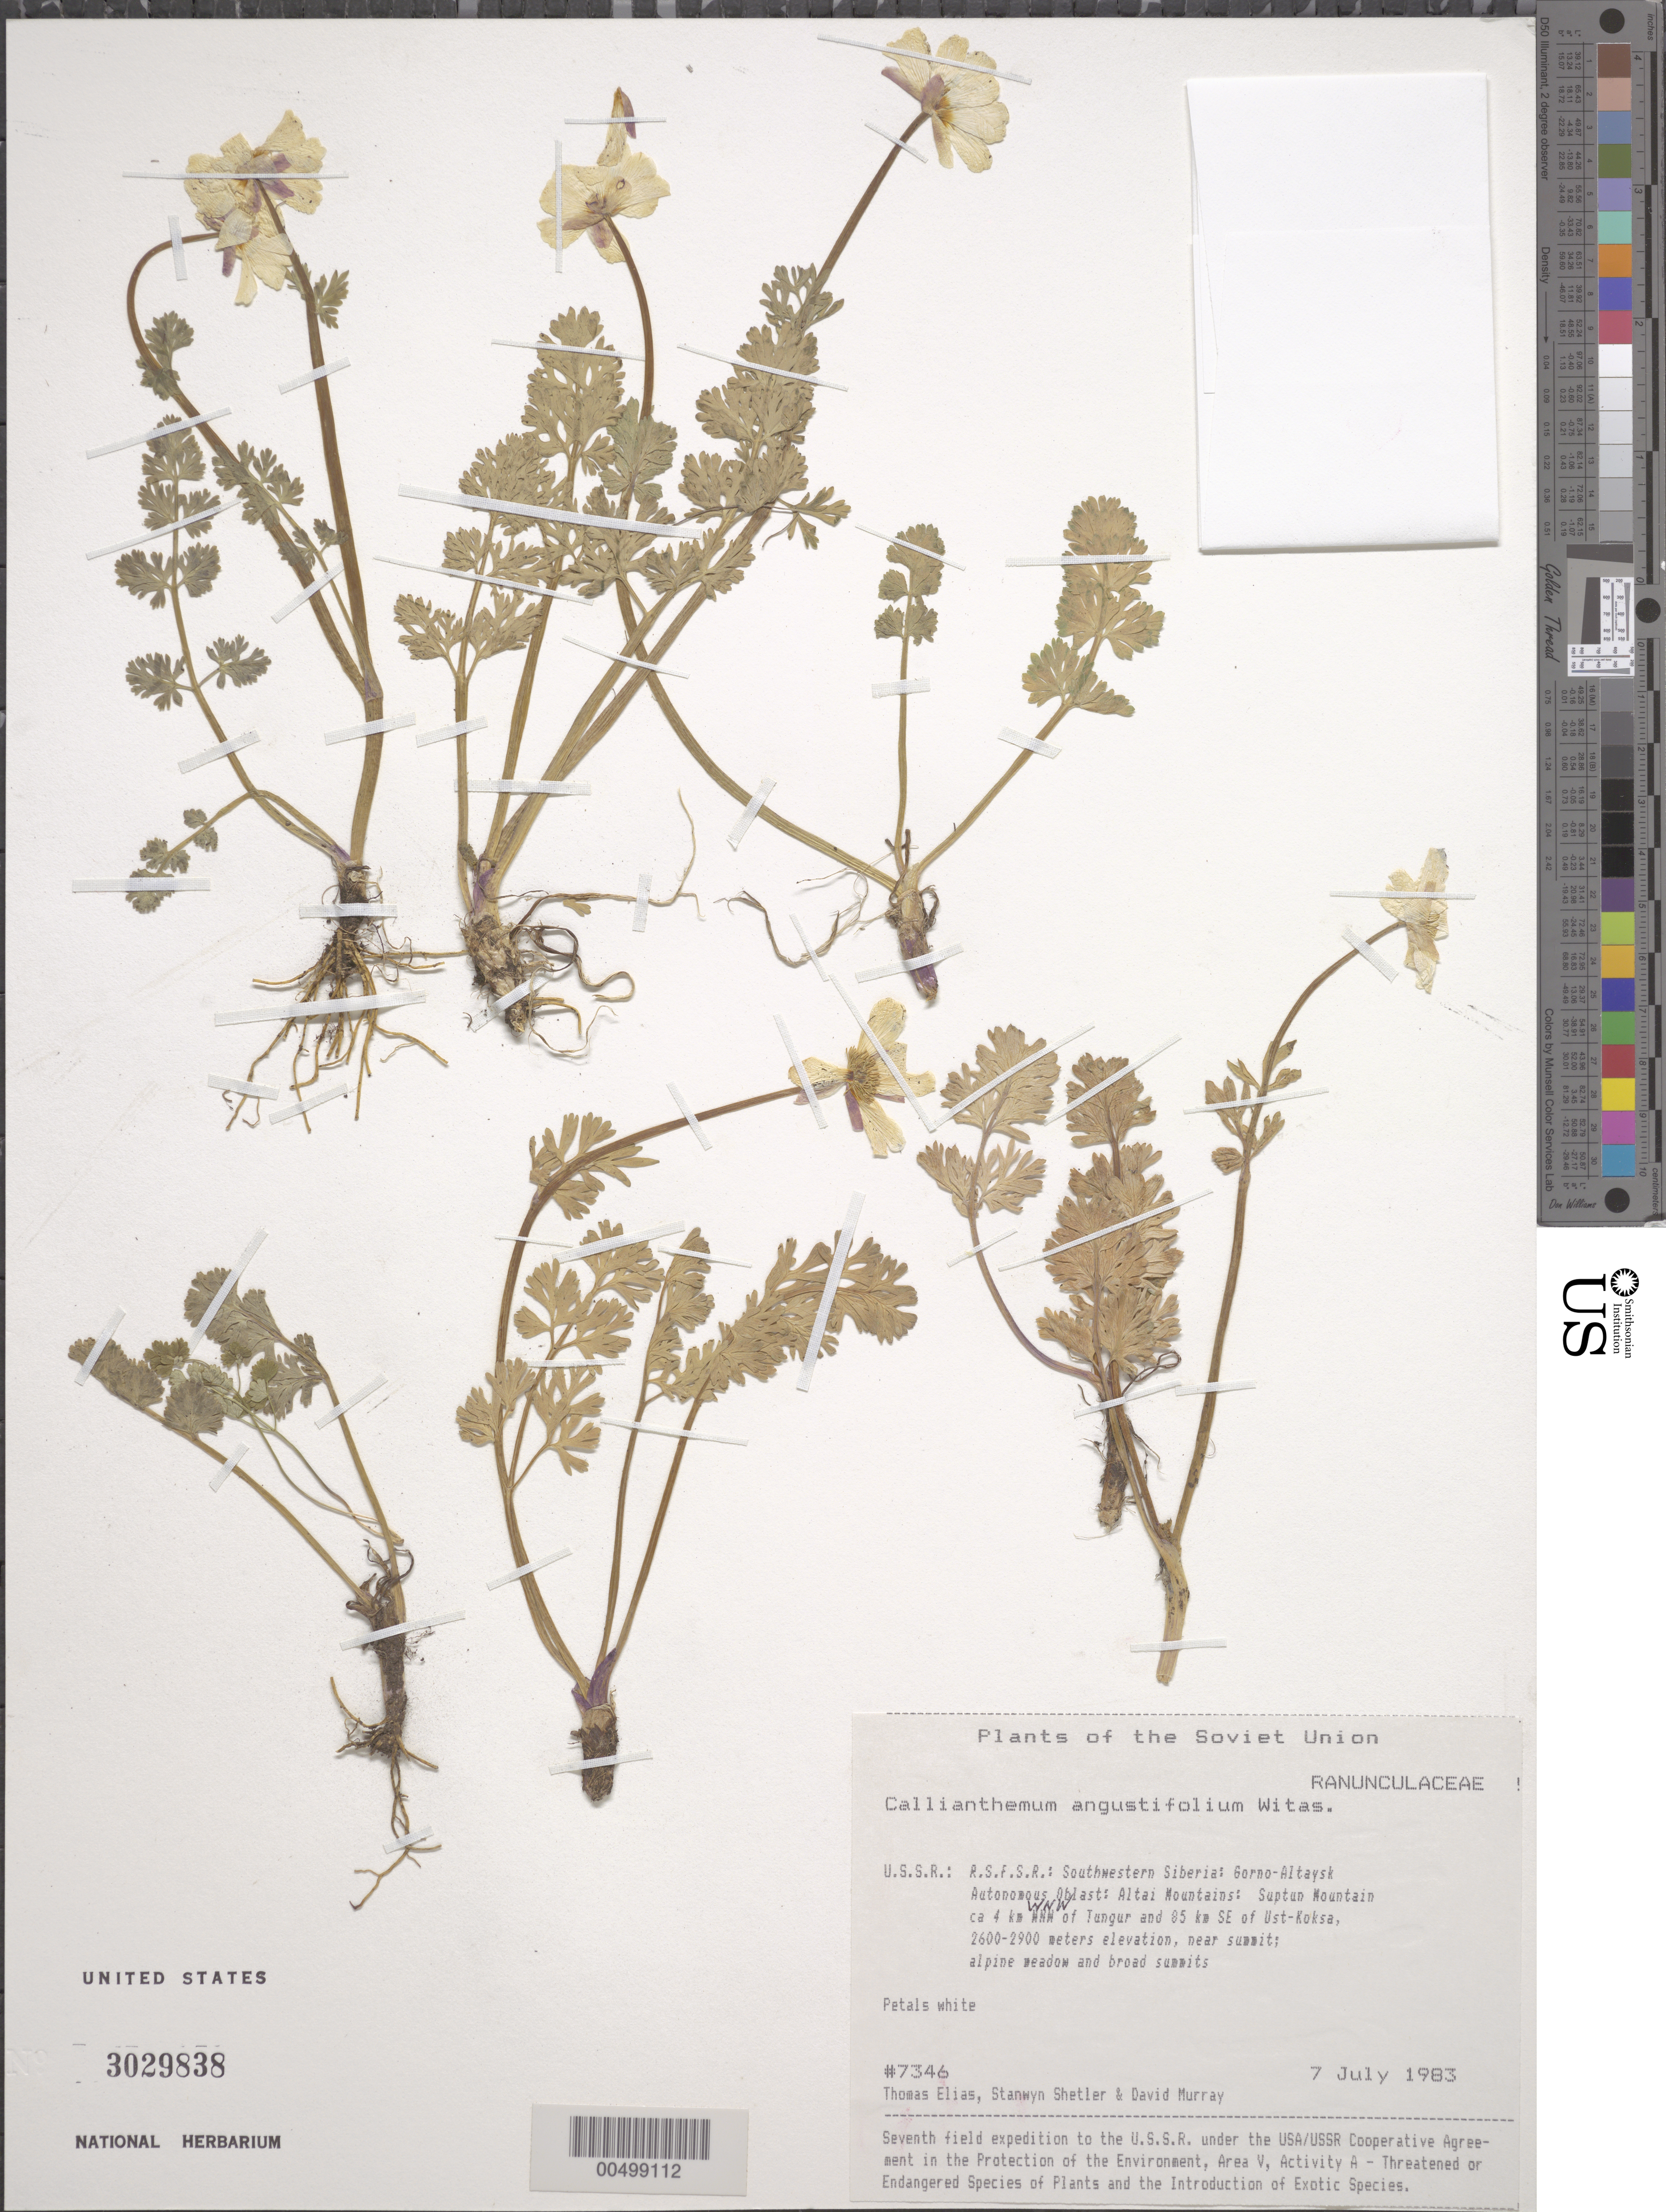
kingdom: Plantae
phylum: Tracheophyta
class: Magnoliopsida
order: Ranunculales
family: Ranunculaceae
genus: Callianthemum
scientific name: Callianthemum angustifolium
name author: Witas.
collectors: T. Elias, S. Shetler & D. F. Murray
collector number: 7346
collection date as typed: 07 Jul 1983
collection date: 1983-07-07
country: Russian Federation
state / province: Altai Republic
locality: Altai Mountains, Suptun Mountain, ca. 4 km WNW of Tungur and 85 km SE of Ust-Koksa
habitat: near summit; alpine meadows and broad summits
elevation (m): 2600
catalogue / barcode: US 3029838